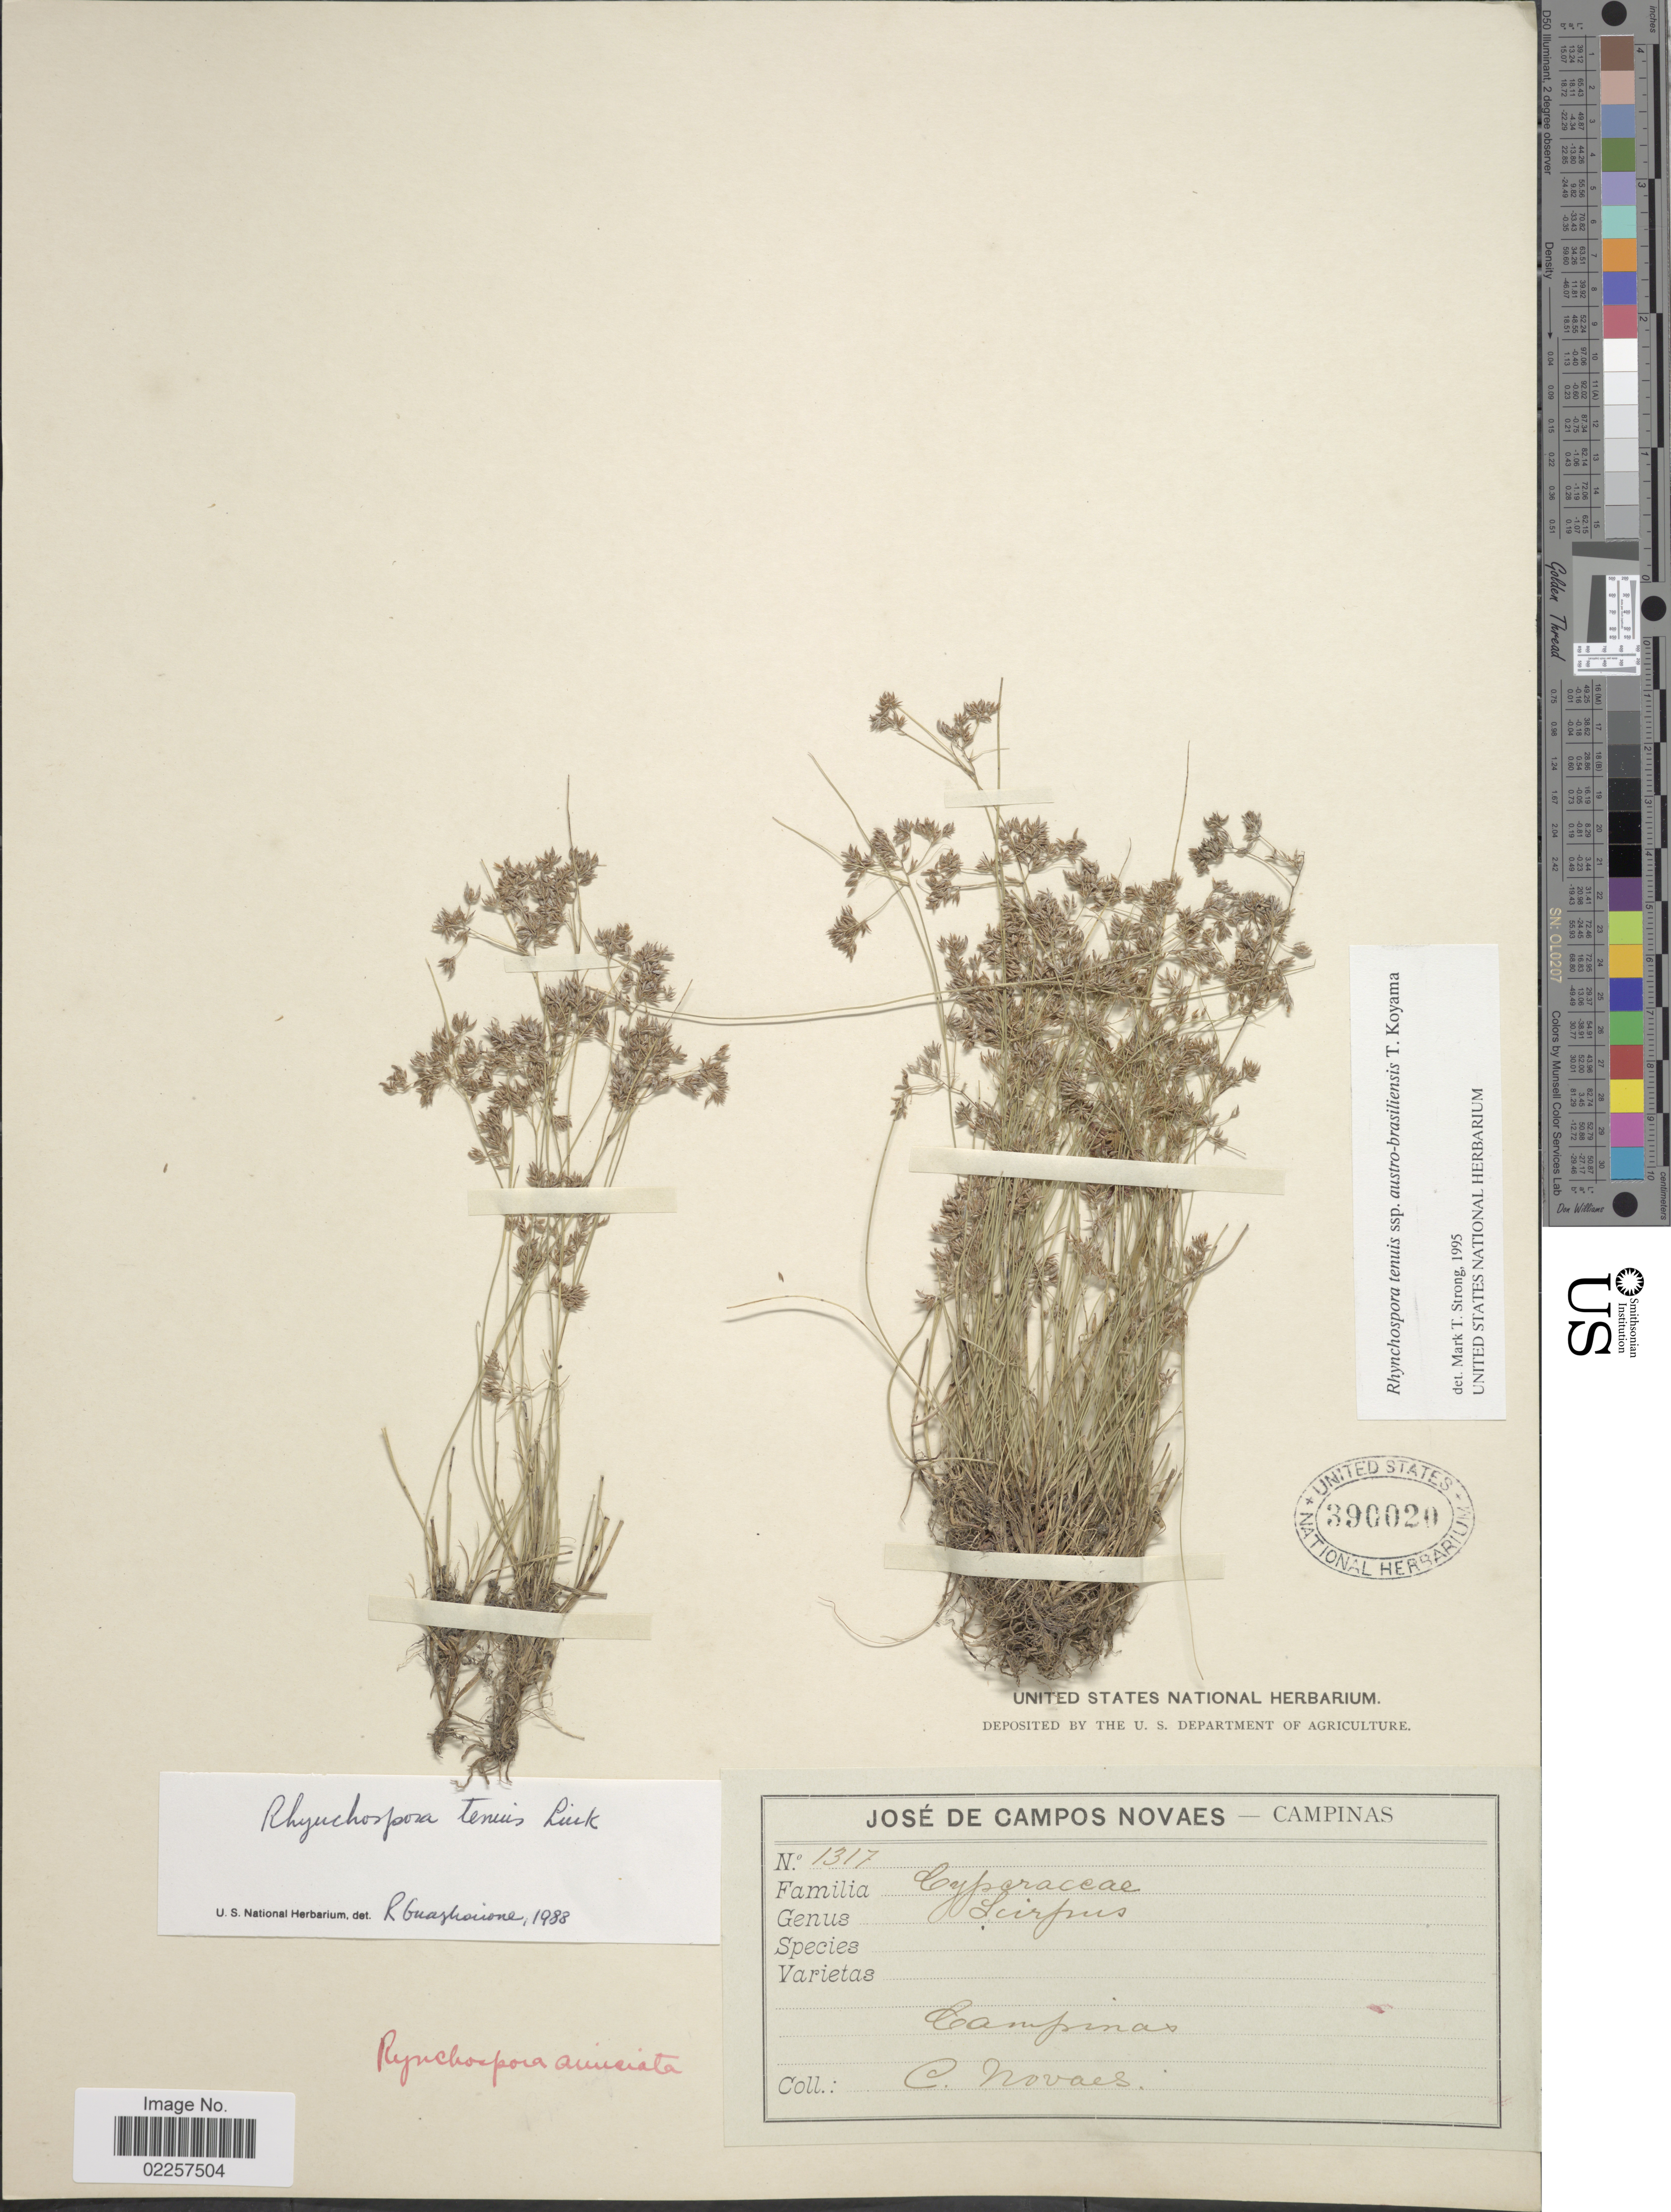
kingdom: Plantae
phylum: Tracheophyta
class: Liliopsida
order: Poales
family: Cyperaceae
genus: Rhynchospora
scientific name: Rhynchospora tenuis subsp. austro-brasiliensis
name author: T. Koyama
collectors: C. Novaes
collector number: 1317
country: Brazil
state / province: São Paulo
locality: Campinas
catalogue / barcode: US 390020